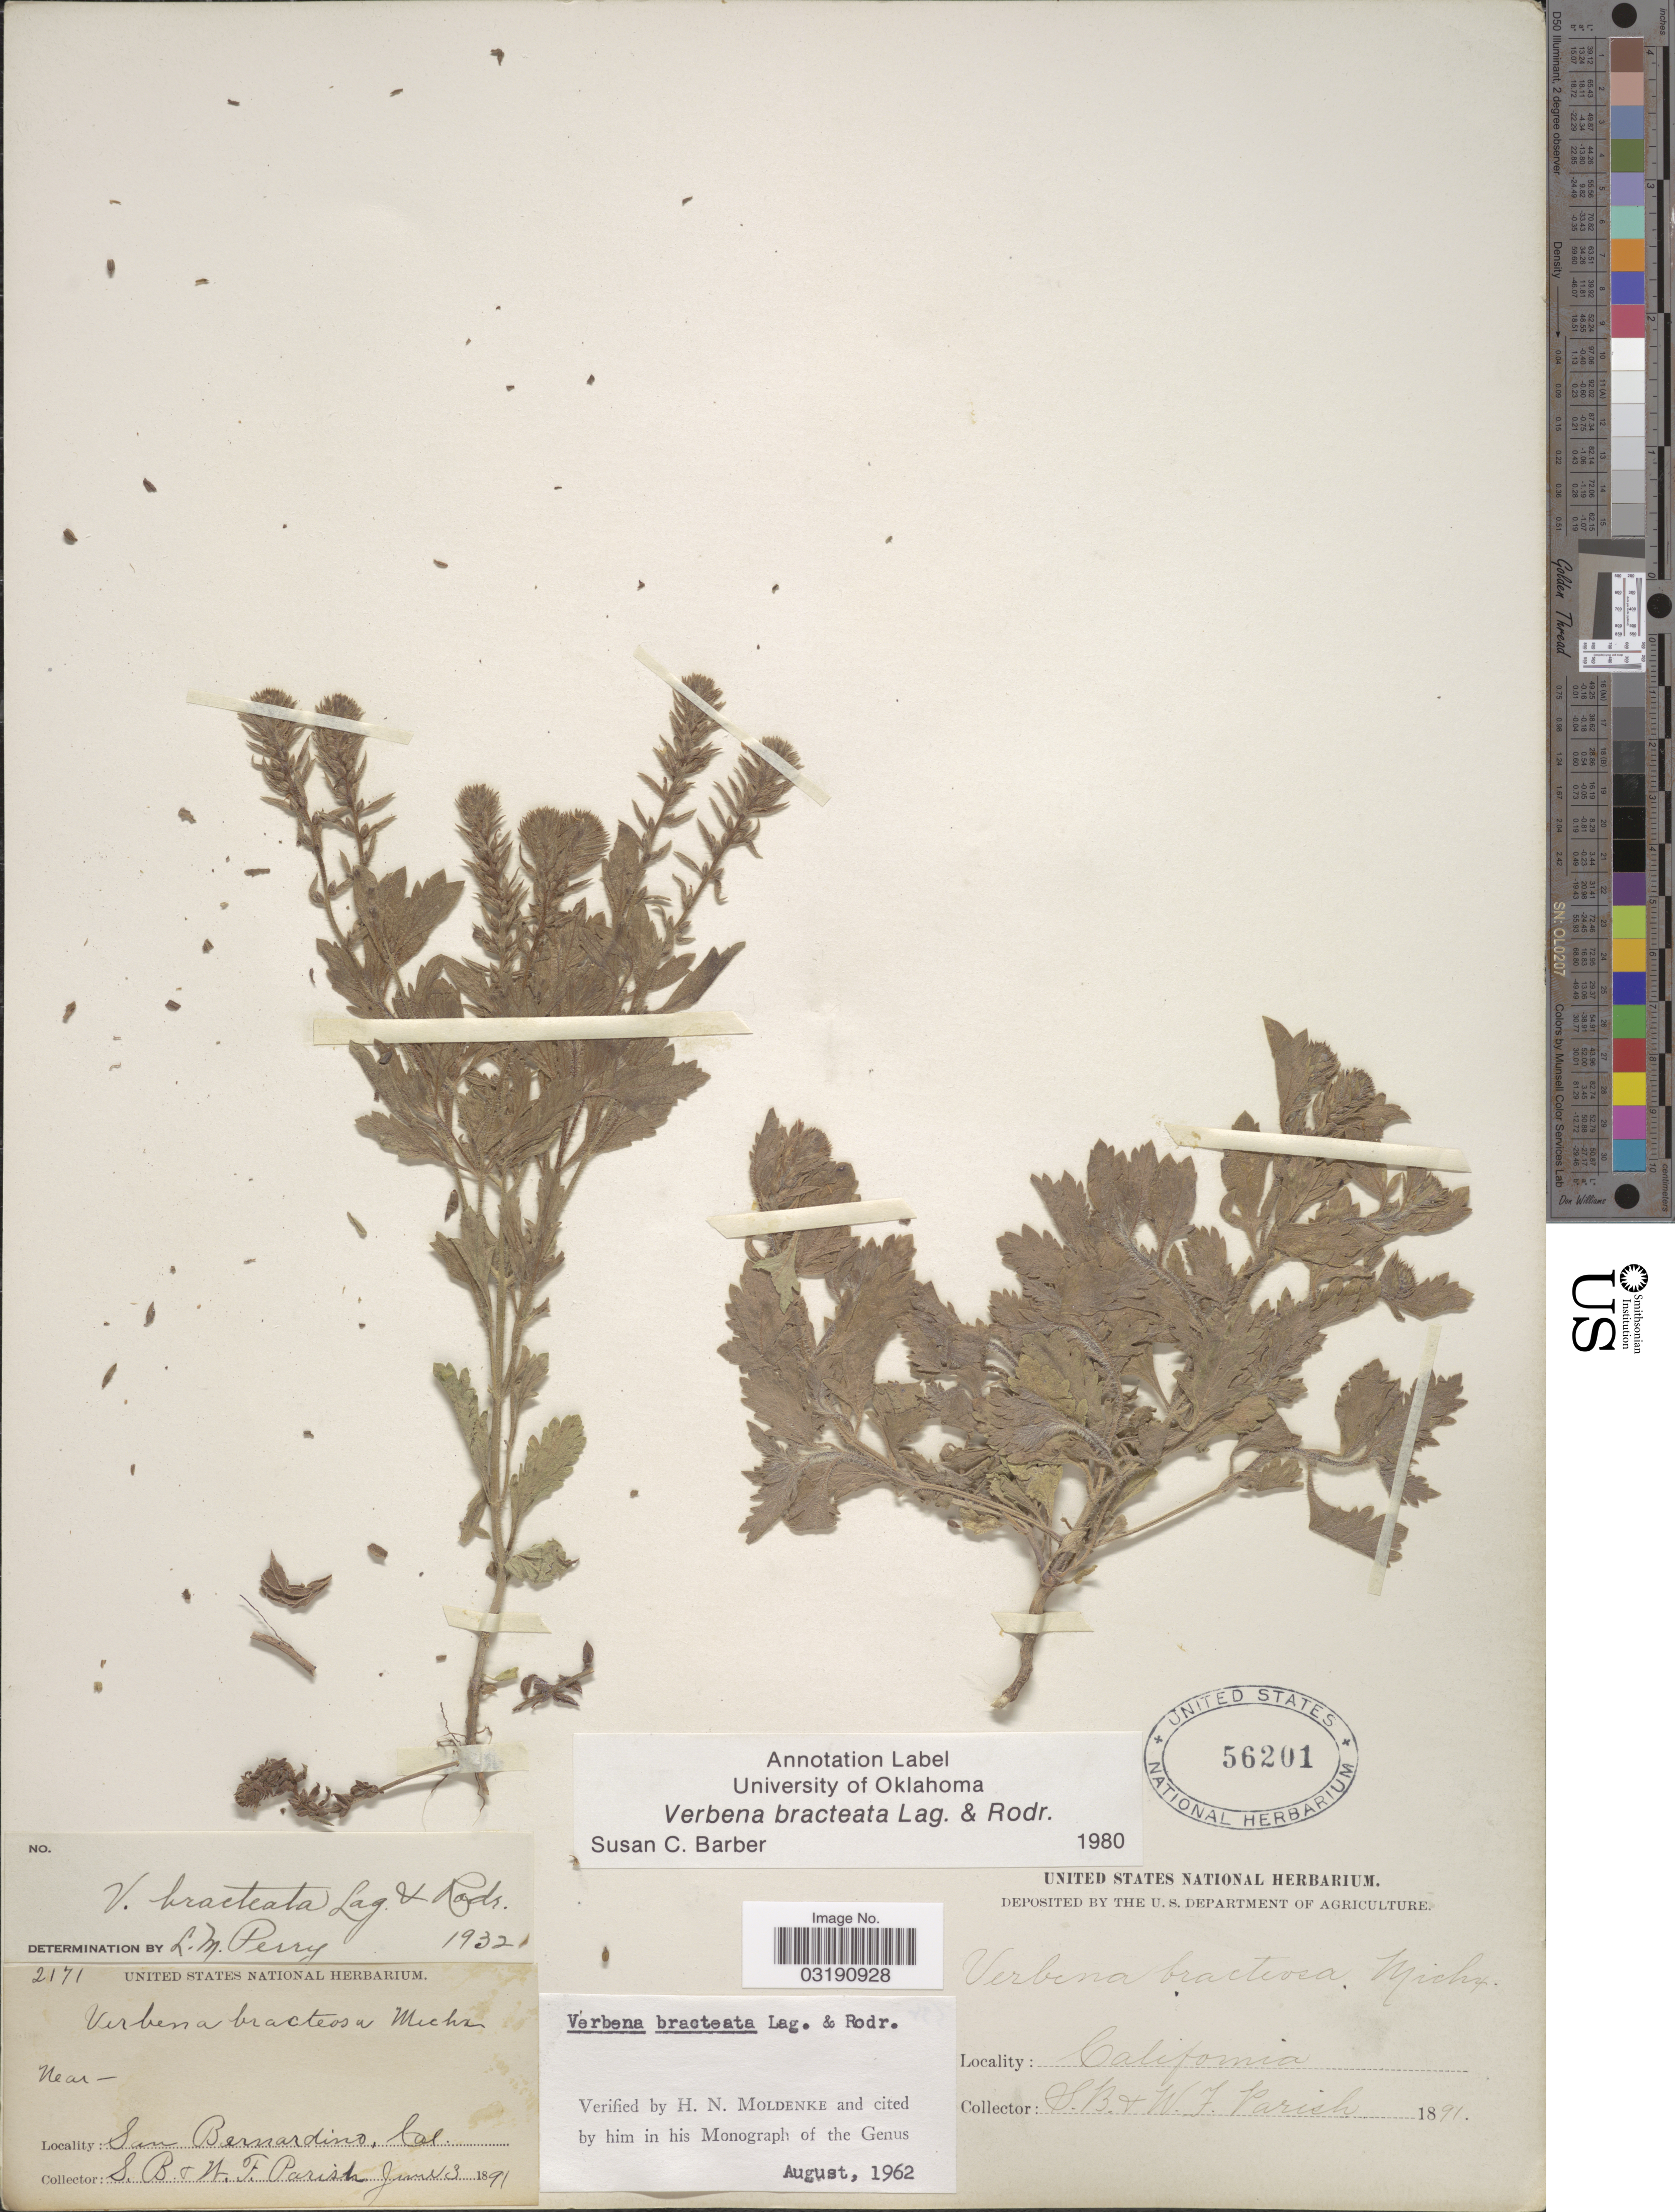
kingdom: Plantae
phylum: Tracheophyta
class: Magnoliopsida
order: Lamiales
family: Verbenaceae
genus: Verbena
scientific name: Verbena bracteata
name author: Cav. ex Lag. & Rodr.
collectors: S. B. Parish & W. F. Parish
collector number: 2171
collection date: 1891-06-03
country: United States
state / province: California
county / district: San Bernardino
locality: Near - San Bernardino.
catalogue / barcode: US 56201